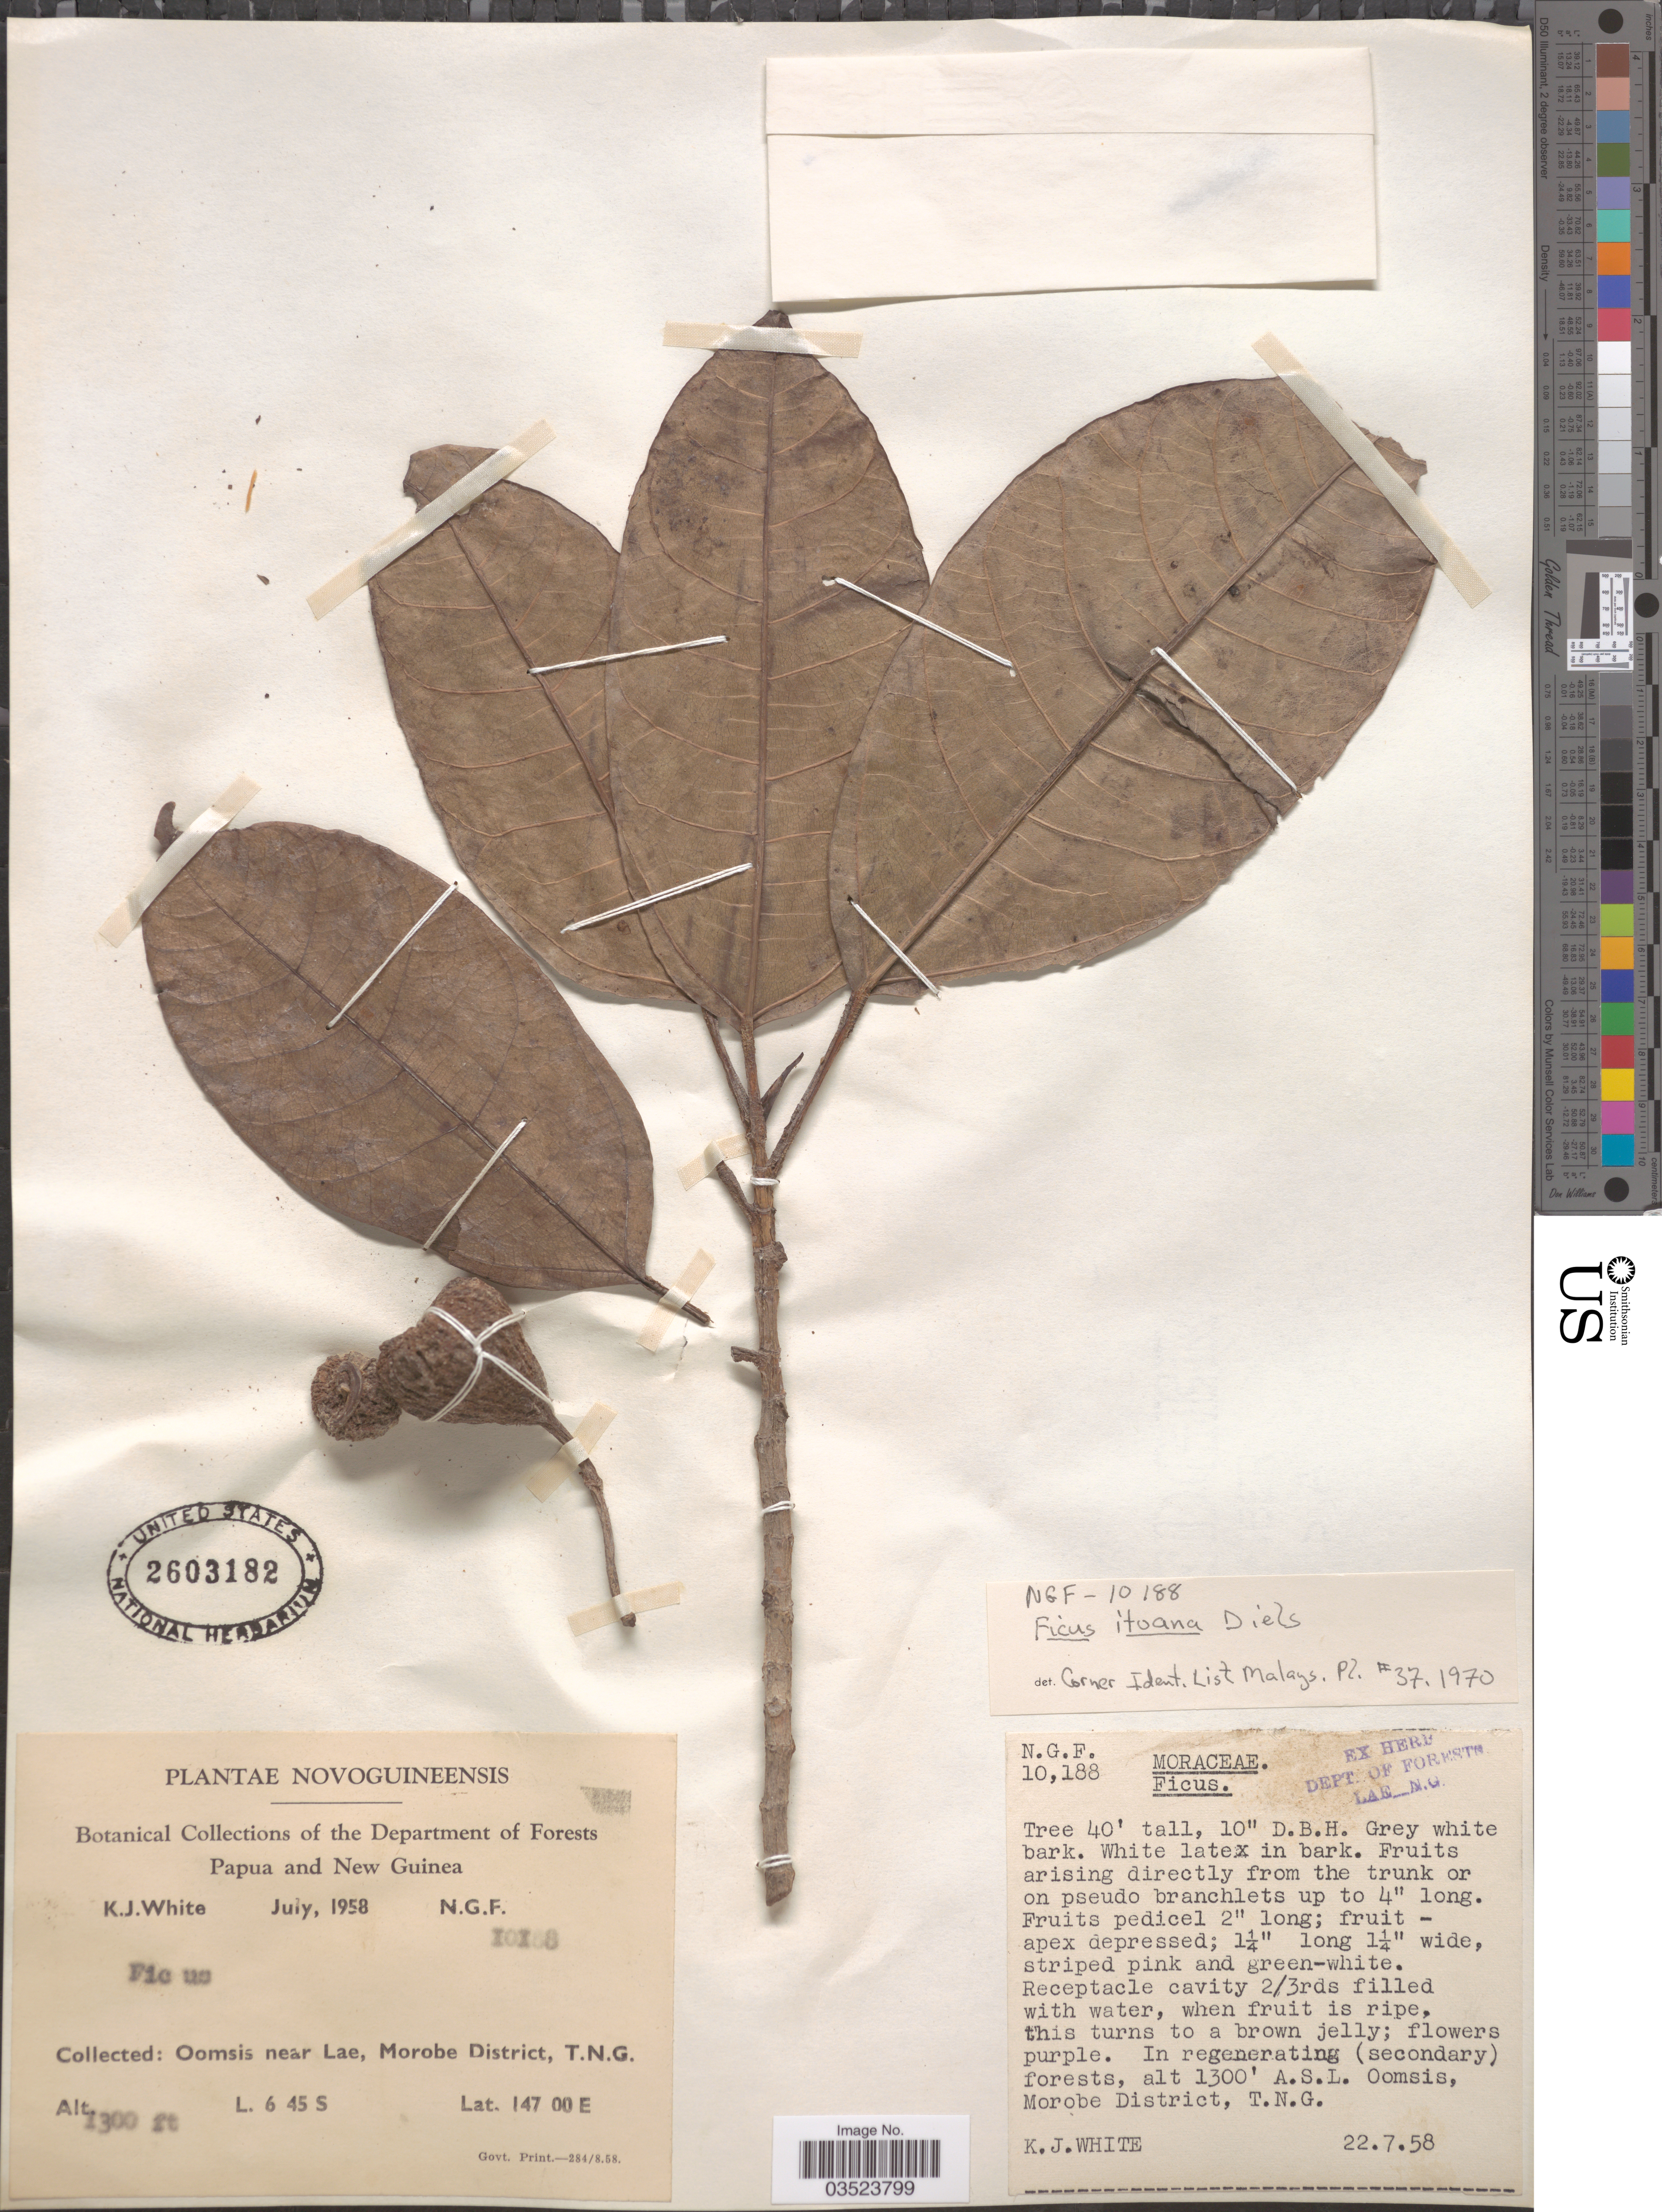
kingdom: Plantae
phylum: Tracheophyta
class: Magnoliopsida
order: Rosales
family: Moraceae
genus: Ficus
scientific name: Ficus itoana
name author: Diels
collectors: K. J. White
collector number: NGF10188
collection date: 1958-07-22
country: Papua New Guinea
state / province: Morobe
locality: Oomsis near Lae, Morobe District, T.N.G.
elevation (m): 396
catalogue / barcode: US 2603182